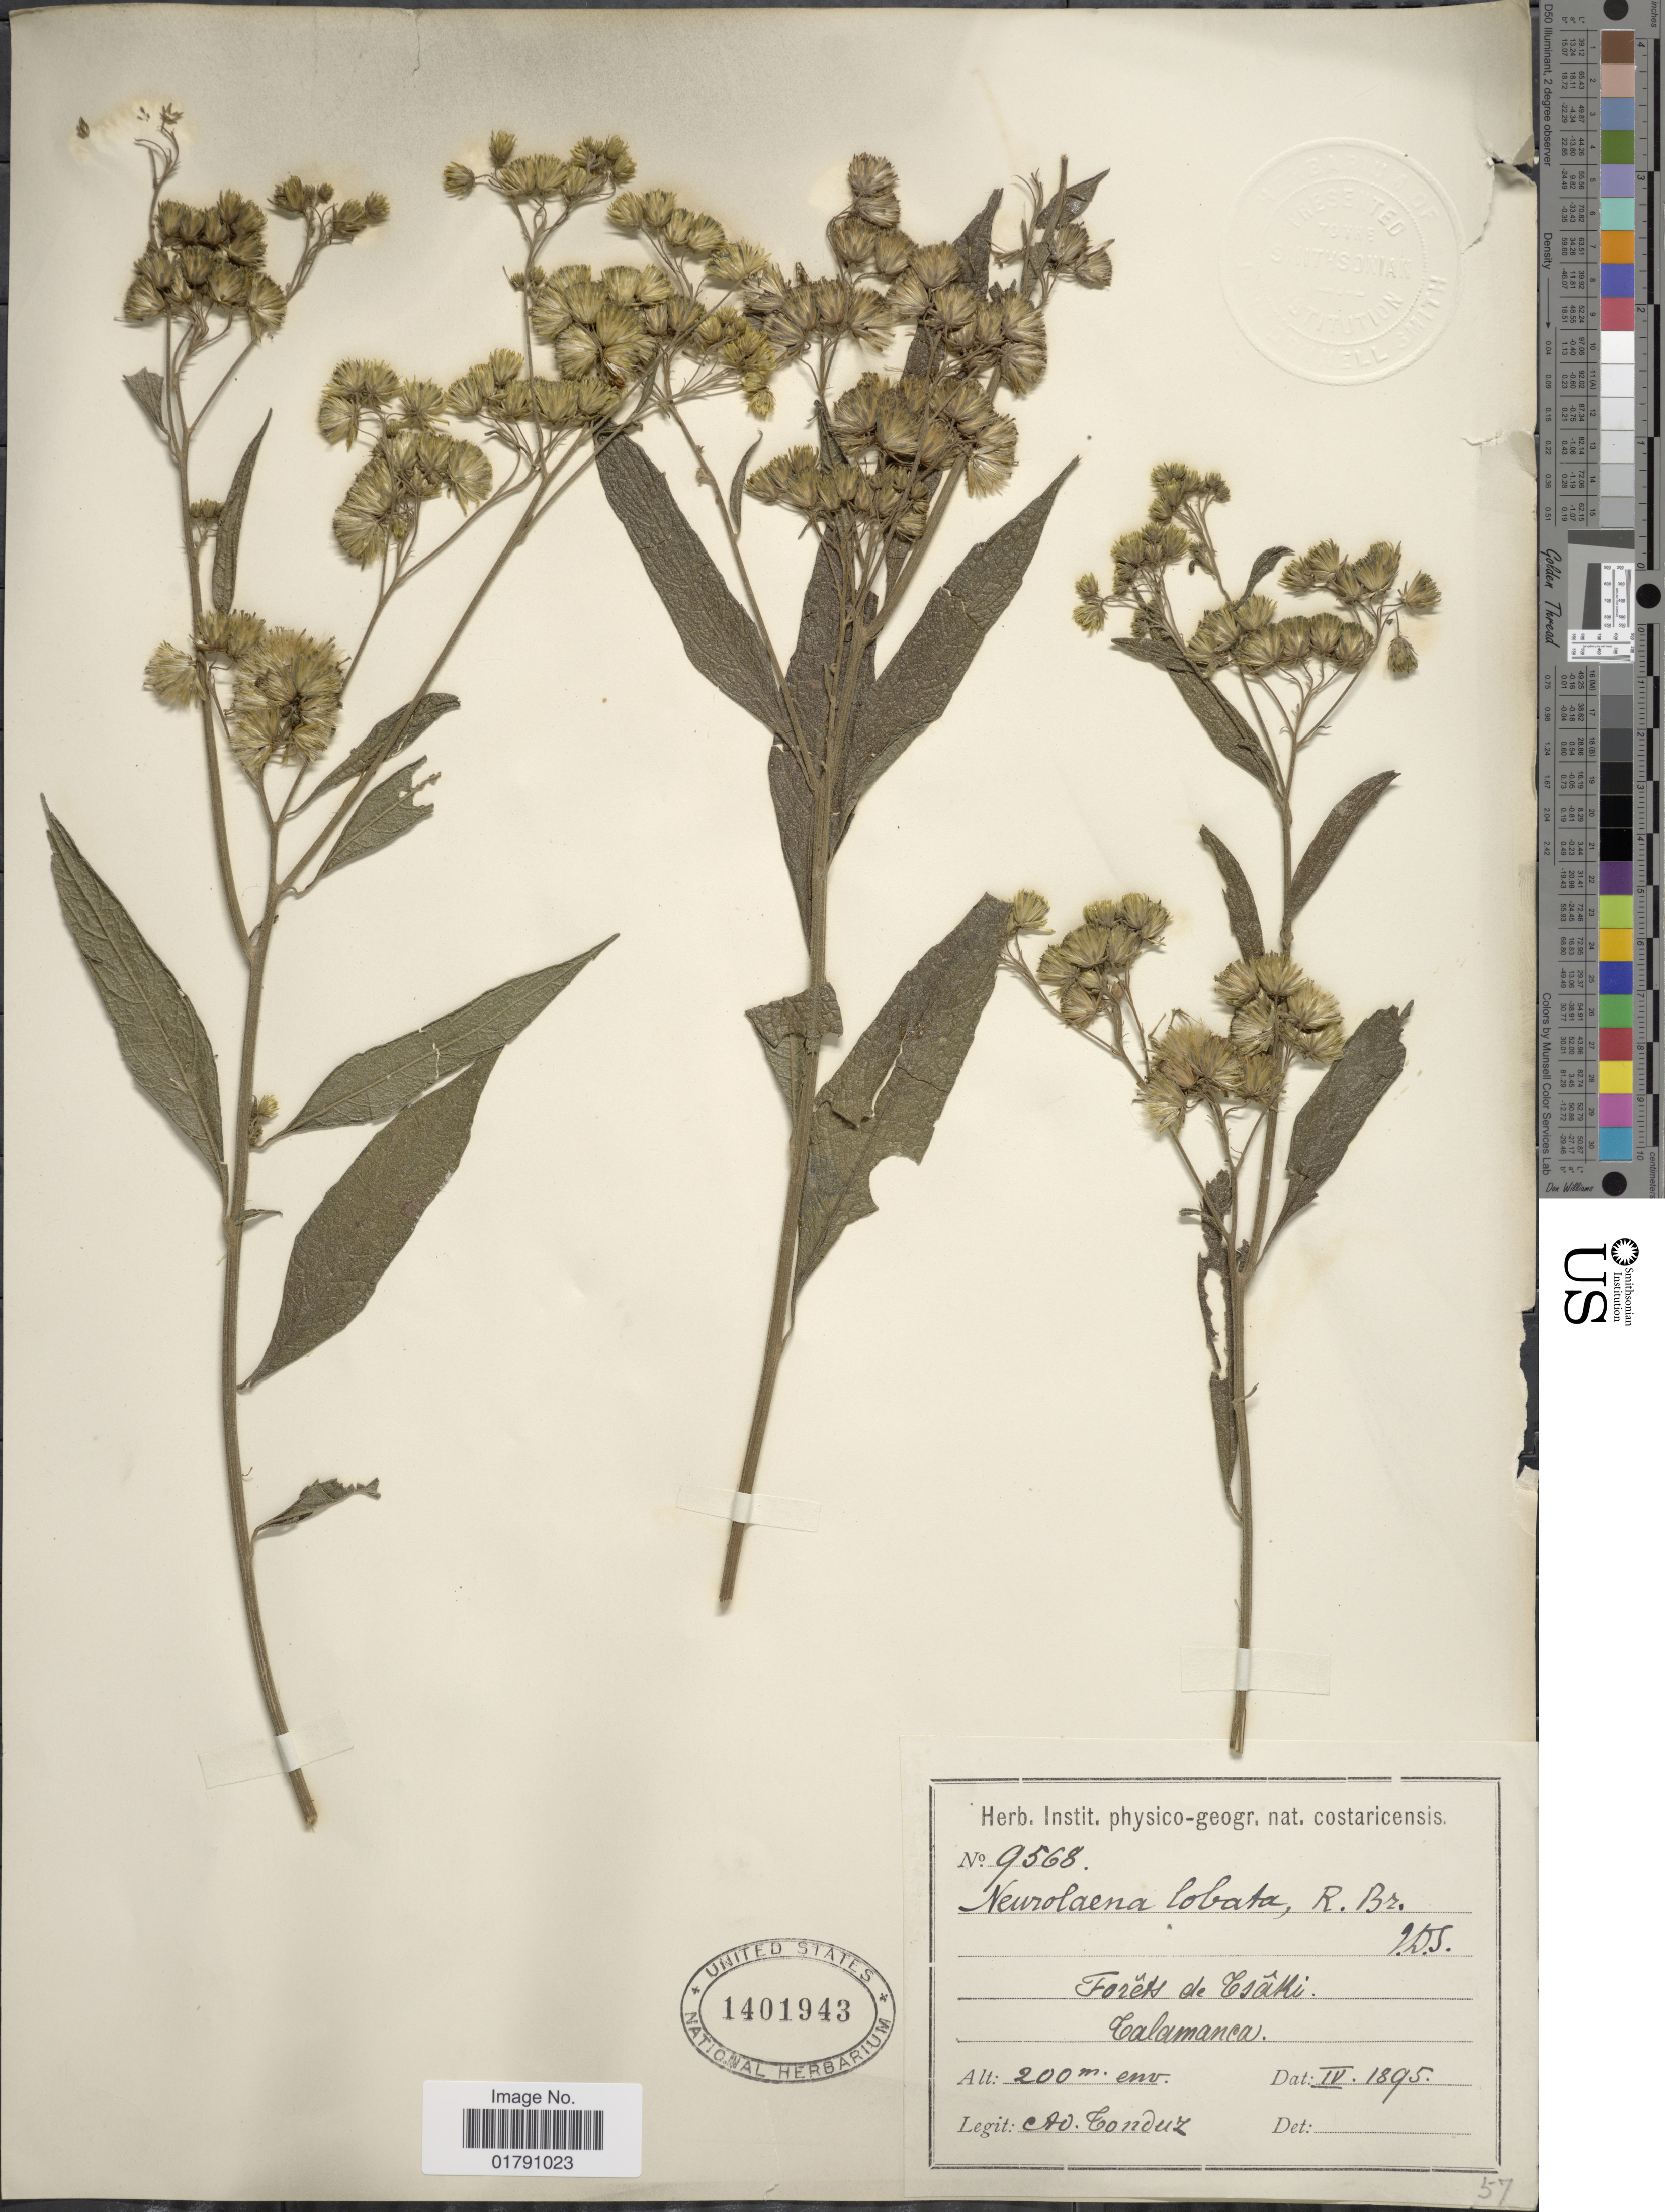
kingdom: Plantae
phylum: Tracheophyta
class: Magnoliopsida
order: Asterales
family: Asteraceae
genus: Neurolaena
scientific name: Neurolaena lobata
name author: (L.) R. Br. ex Cass.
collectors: A. Tonduz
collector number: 9568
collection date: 1895-04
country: Costa Rica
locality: forêts de Tsaki. Talamanca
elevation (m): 200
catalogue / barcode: US 1401943